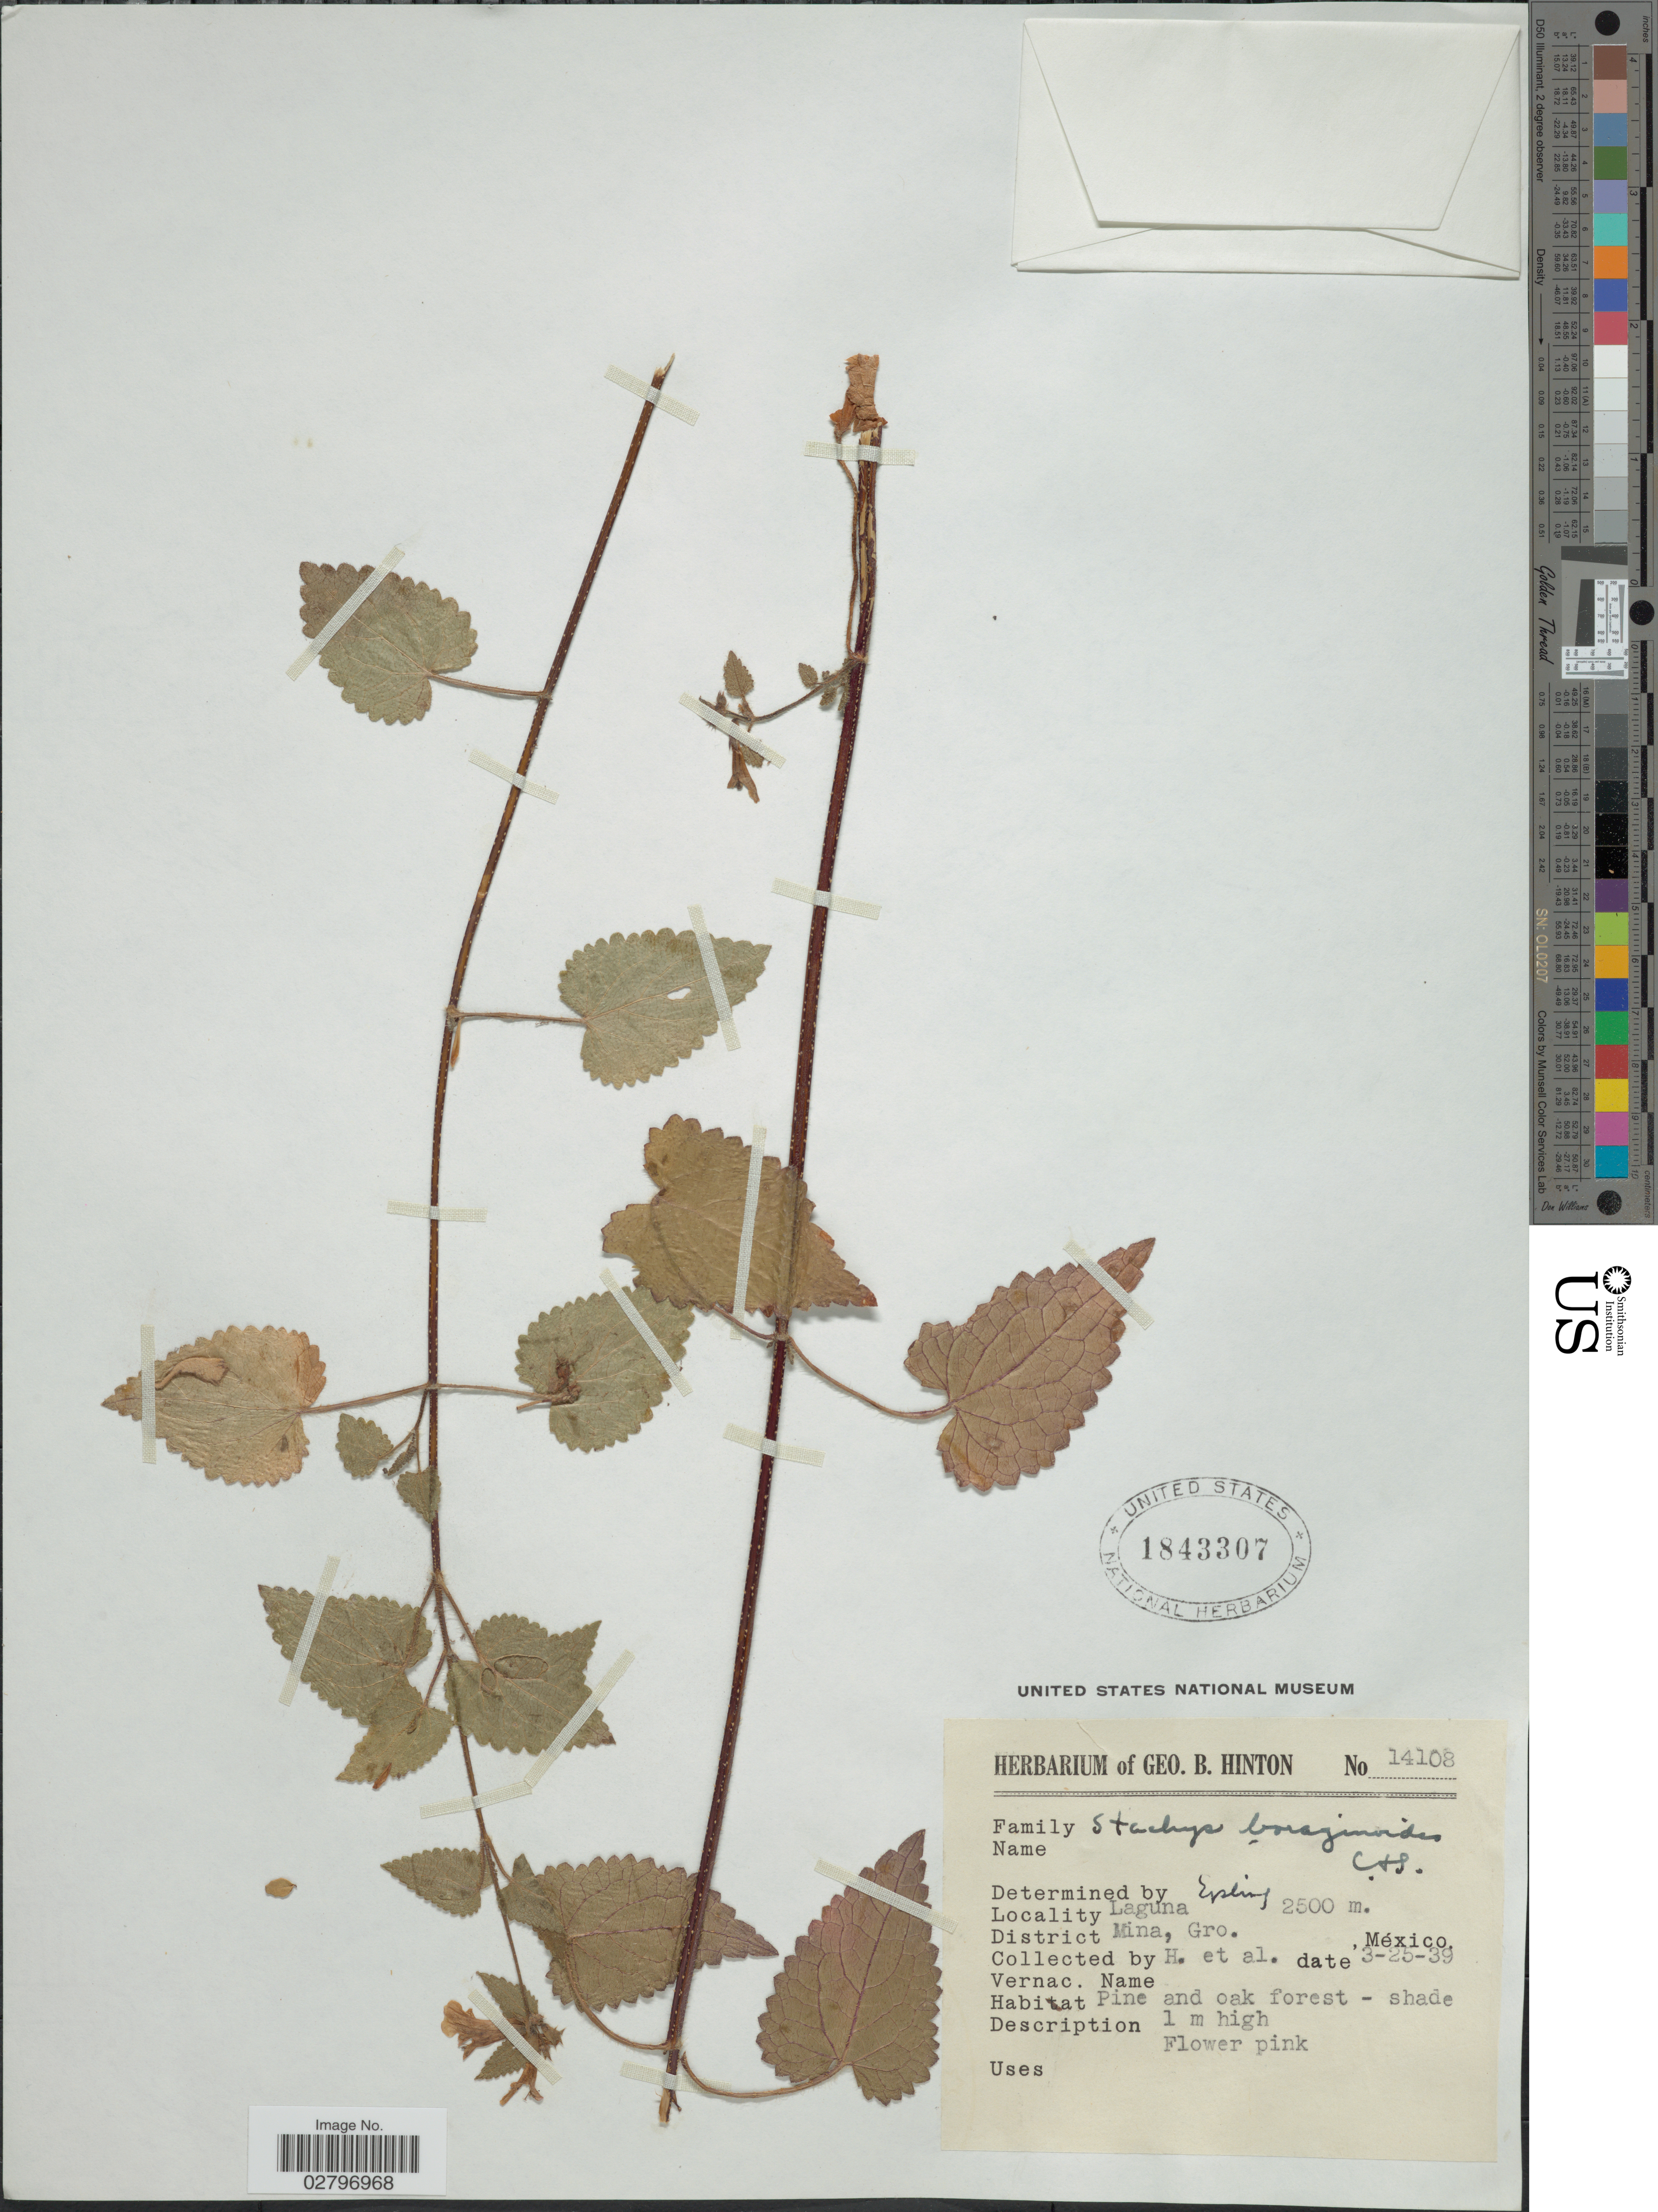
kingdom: Plantae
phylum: Tracheophyta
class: Magnoliopsida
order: Lamiales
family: Lamiaceae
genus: Stachys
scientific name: Stachys boraginoides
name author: Schltdl. & Cham.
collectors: G. B. Hinton & et al.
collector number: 14108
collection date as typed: Transcribed d/m/y: 25/3/39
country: Mexico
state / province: Guerrero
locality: Laguna, District Mina, Gro., México.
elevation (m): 2500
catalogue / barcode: US 1843307